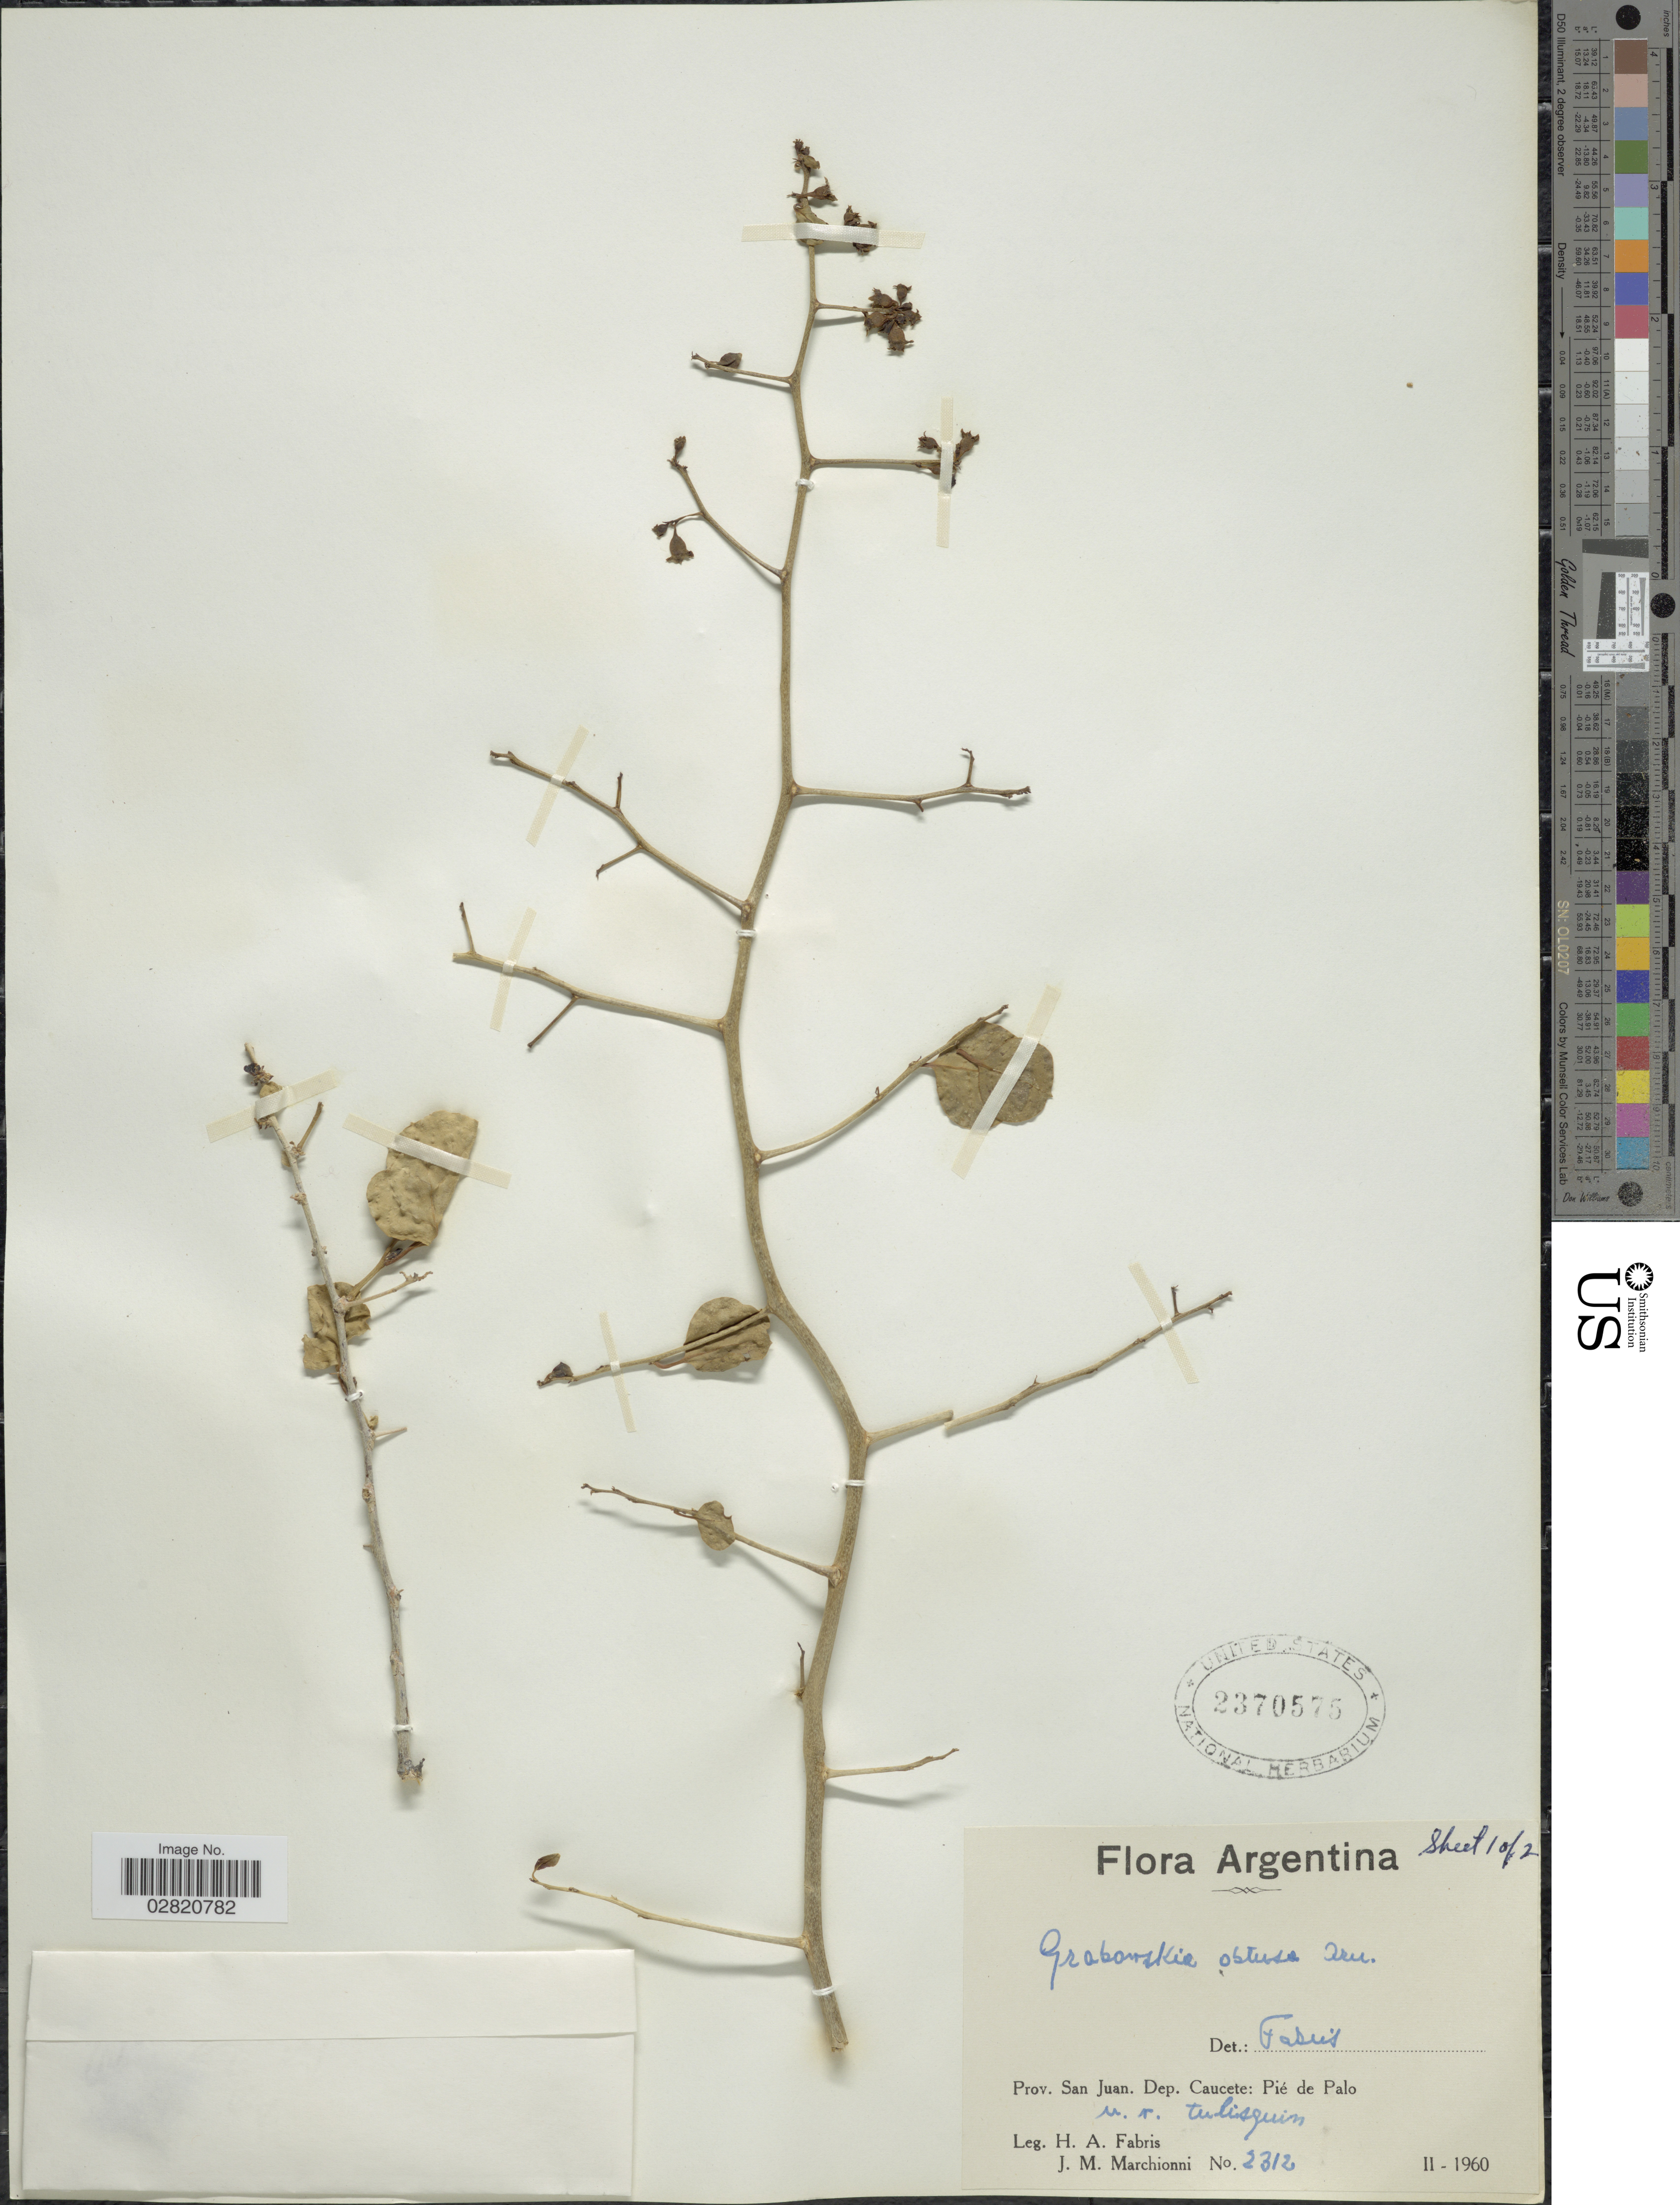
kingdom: Plantae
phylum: Tracheophyta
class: Magnoliopsida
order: Solanales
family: Solanaceae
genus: Grabowskia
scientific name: Grabowskia obtusa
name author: Arn.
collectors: H. A. Fabris & J. Marchionni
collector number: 2312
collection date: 1960-02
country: Argentina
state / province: San Juan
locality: Dep. Caucete: Pié de Palo.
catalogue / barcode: US 2370575